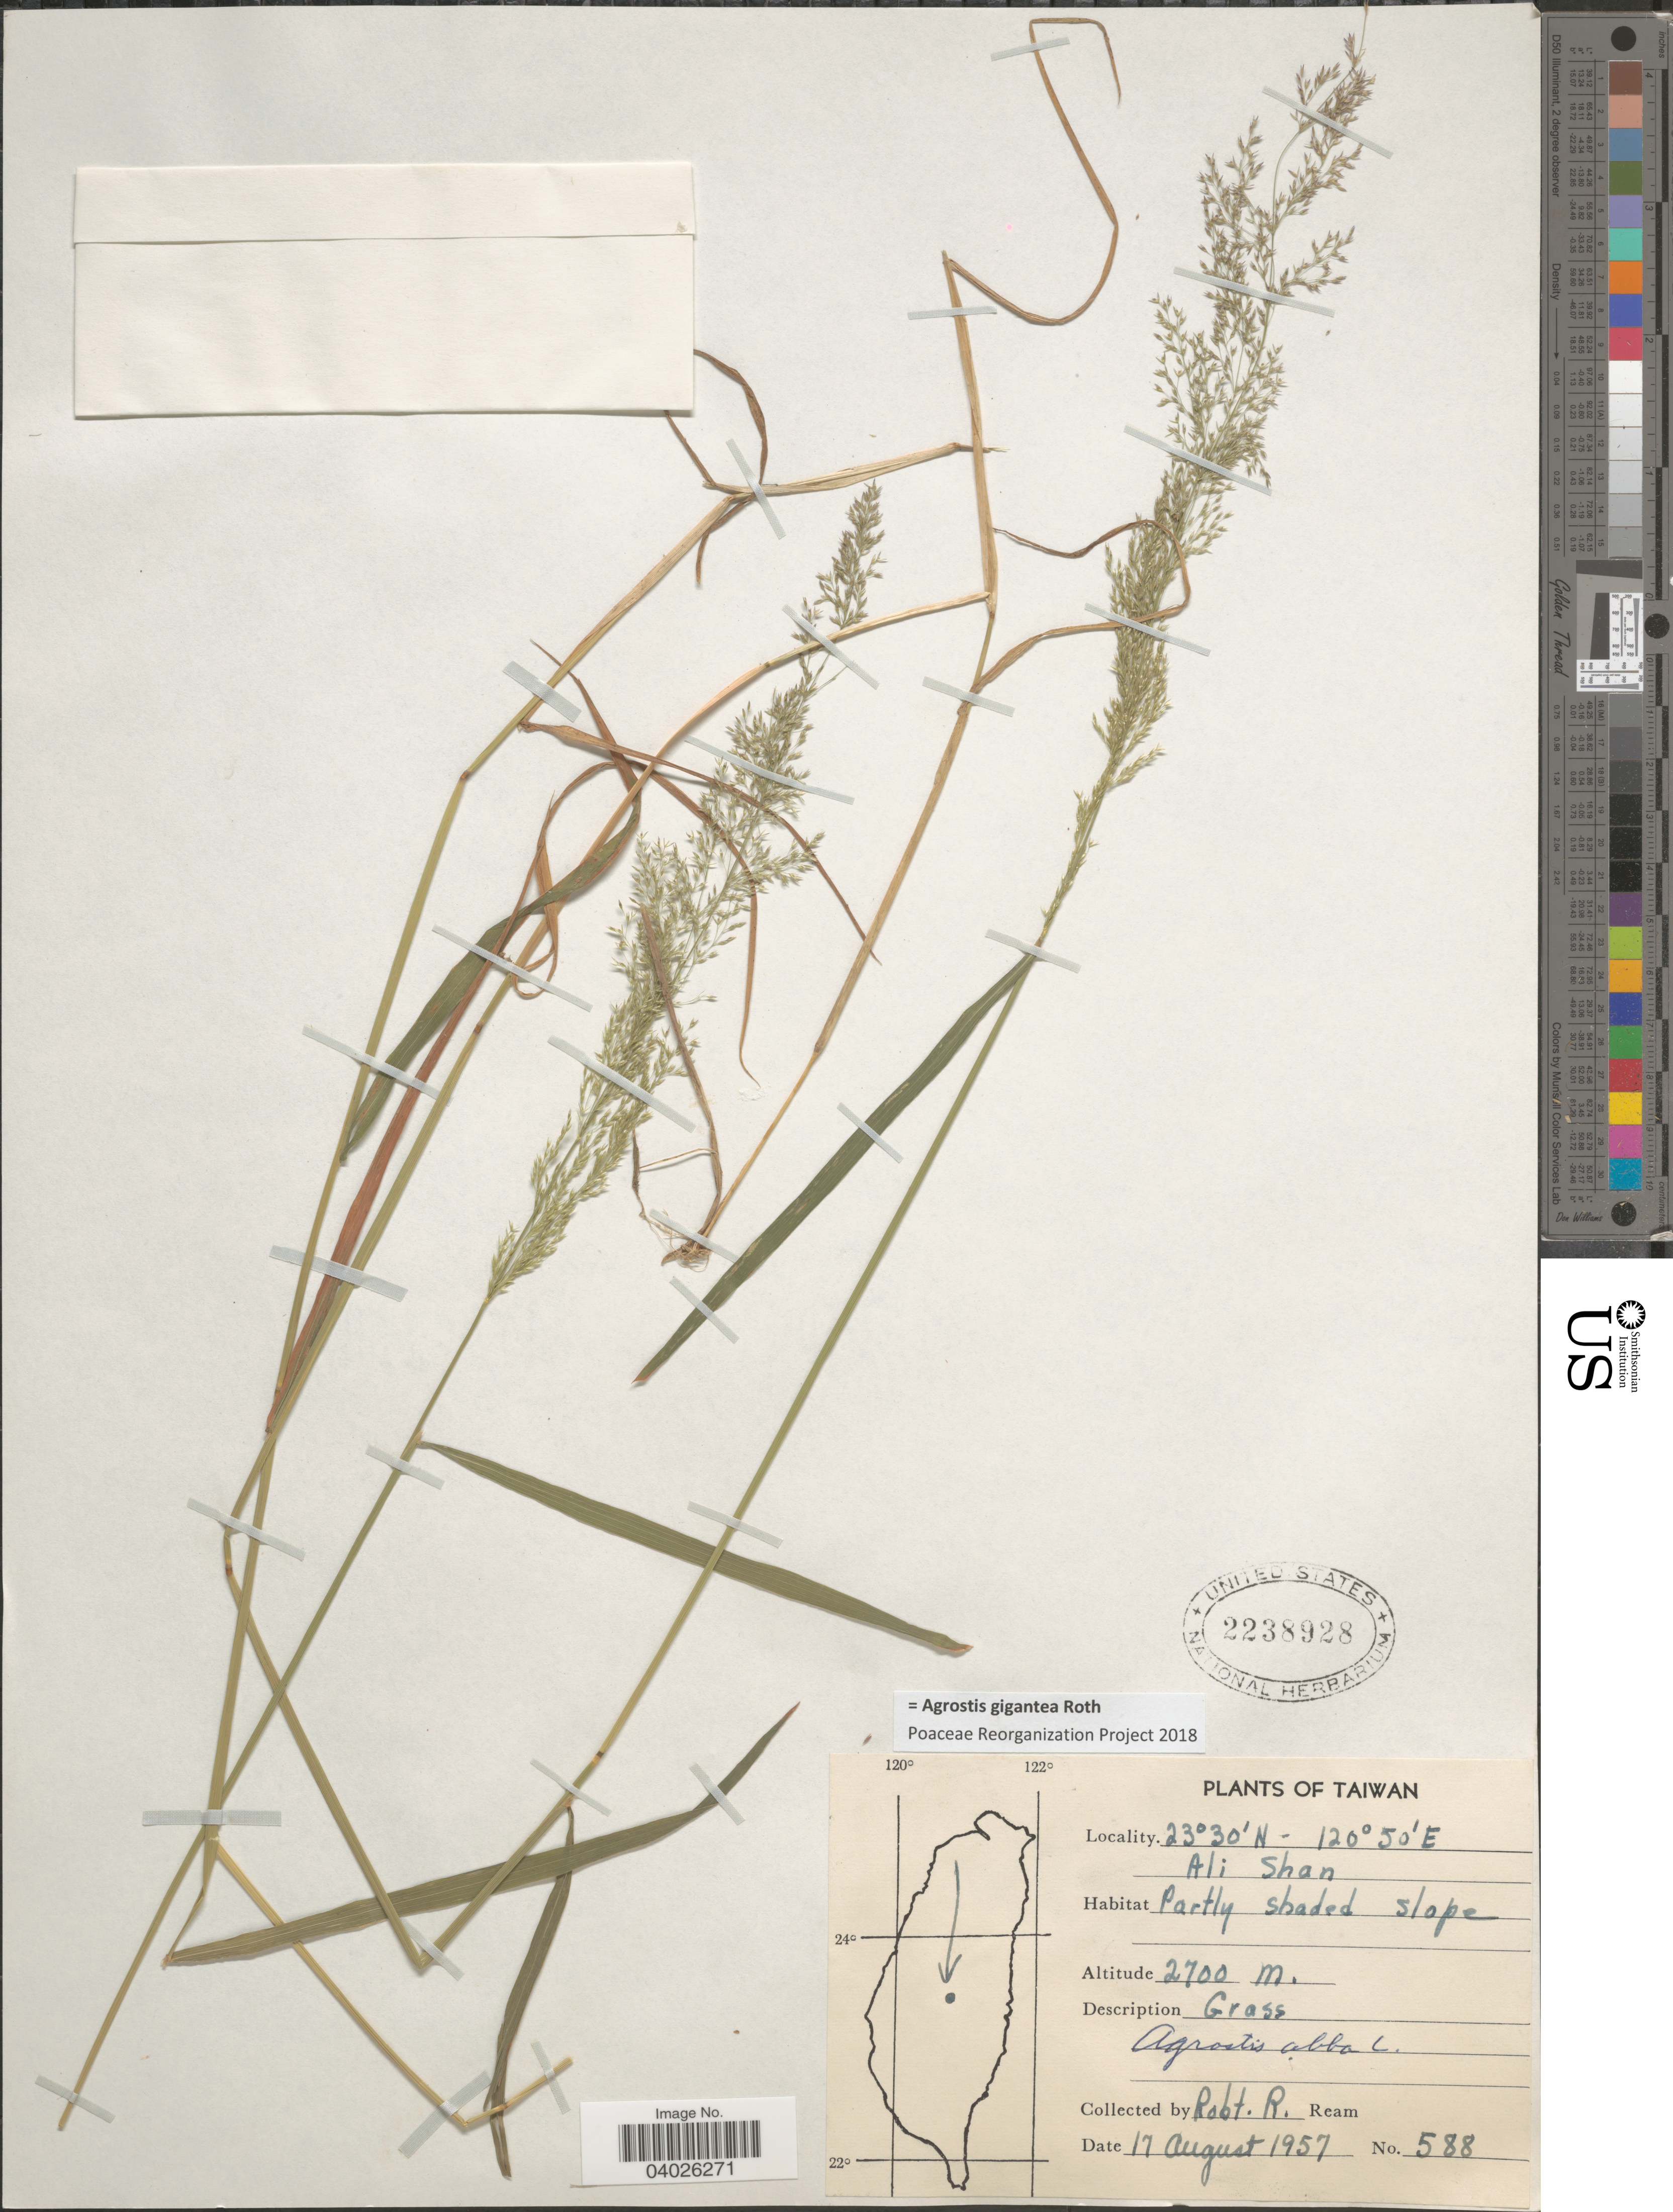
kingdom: Plantae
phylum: Tracheophyta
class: Liliopsida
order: Poales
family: Poaceae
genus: Agrostis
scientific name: Agrostis gigantea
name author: Roth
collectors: R. Ream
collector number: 588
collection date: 1957-08-17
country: Taiwan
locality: Ali Shan.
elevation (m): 2700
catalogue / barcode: US 2238928